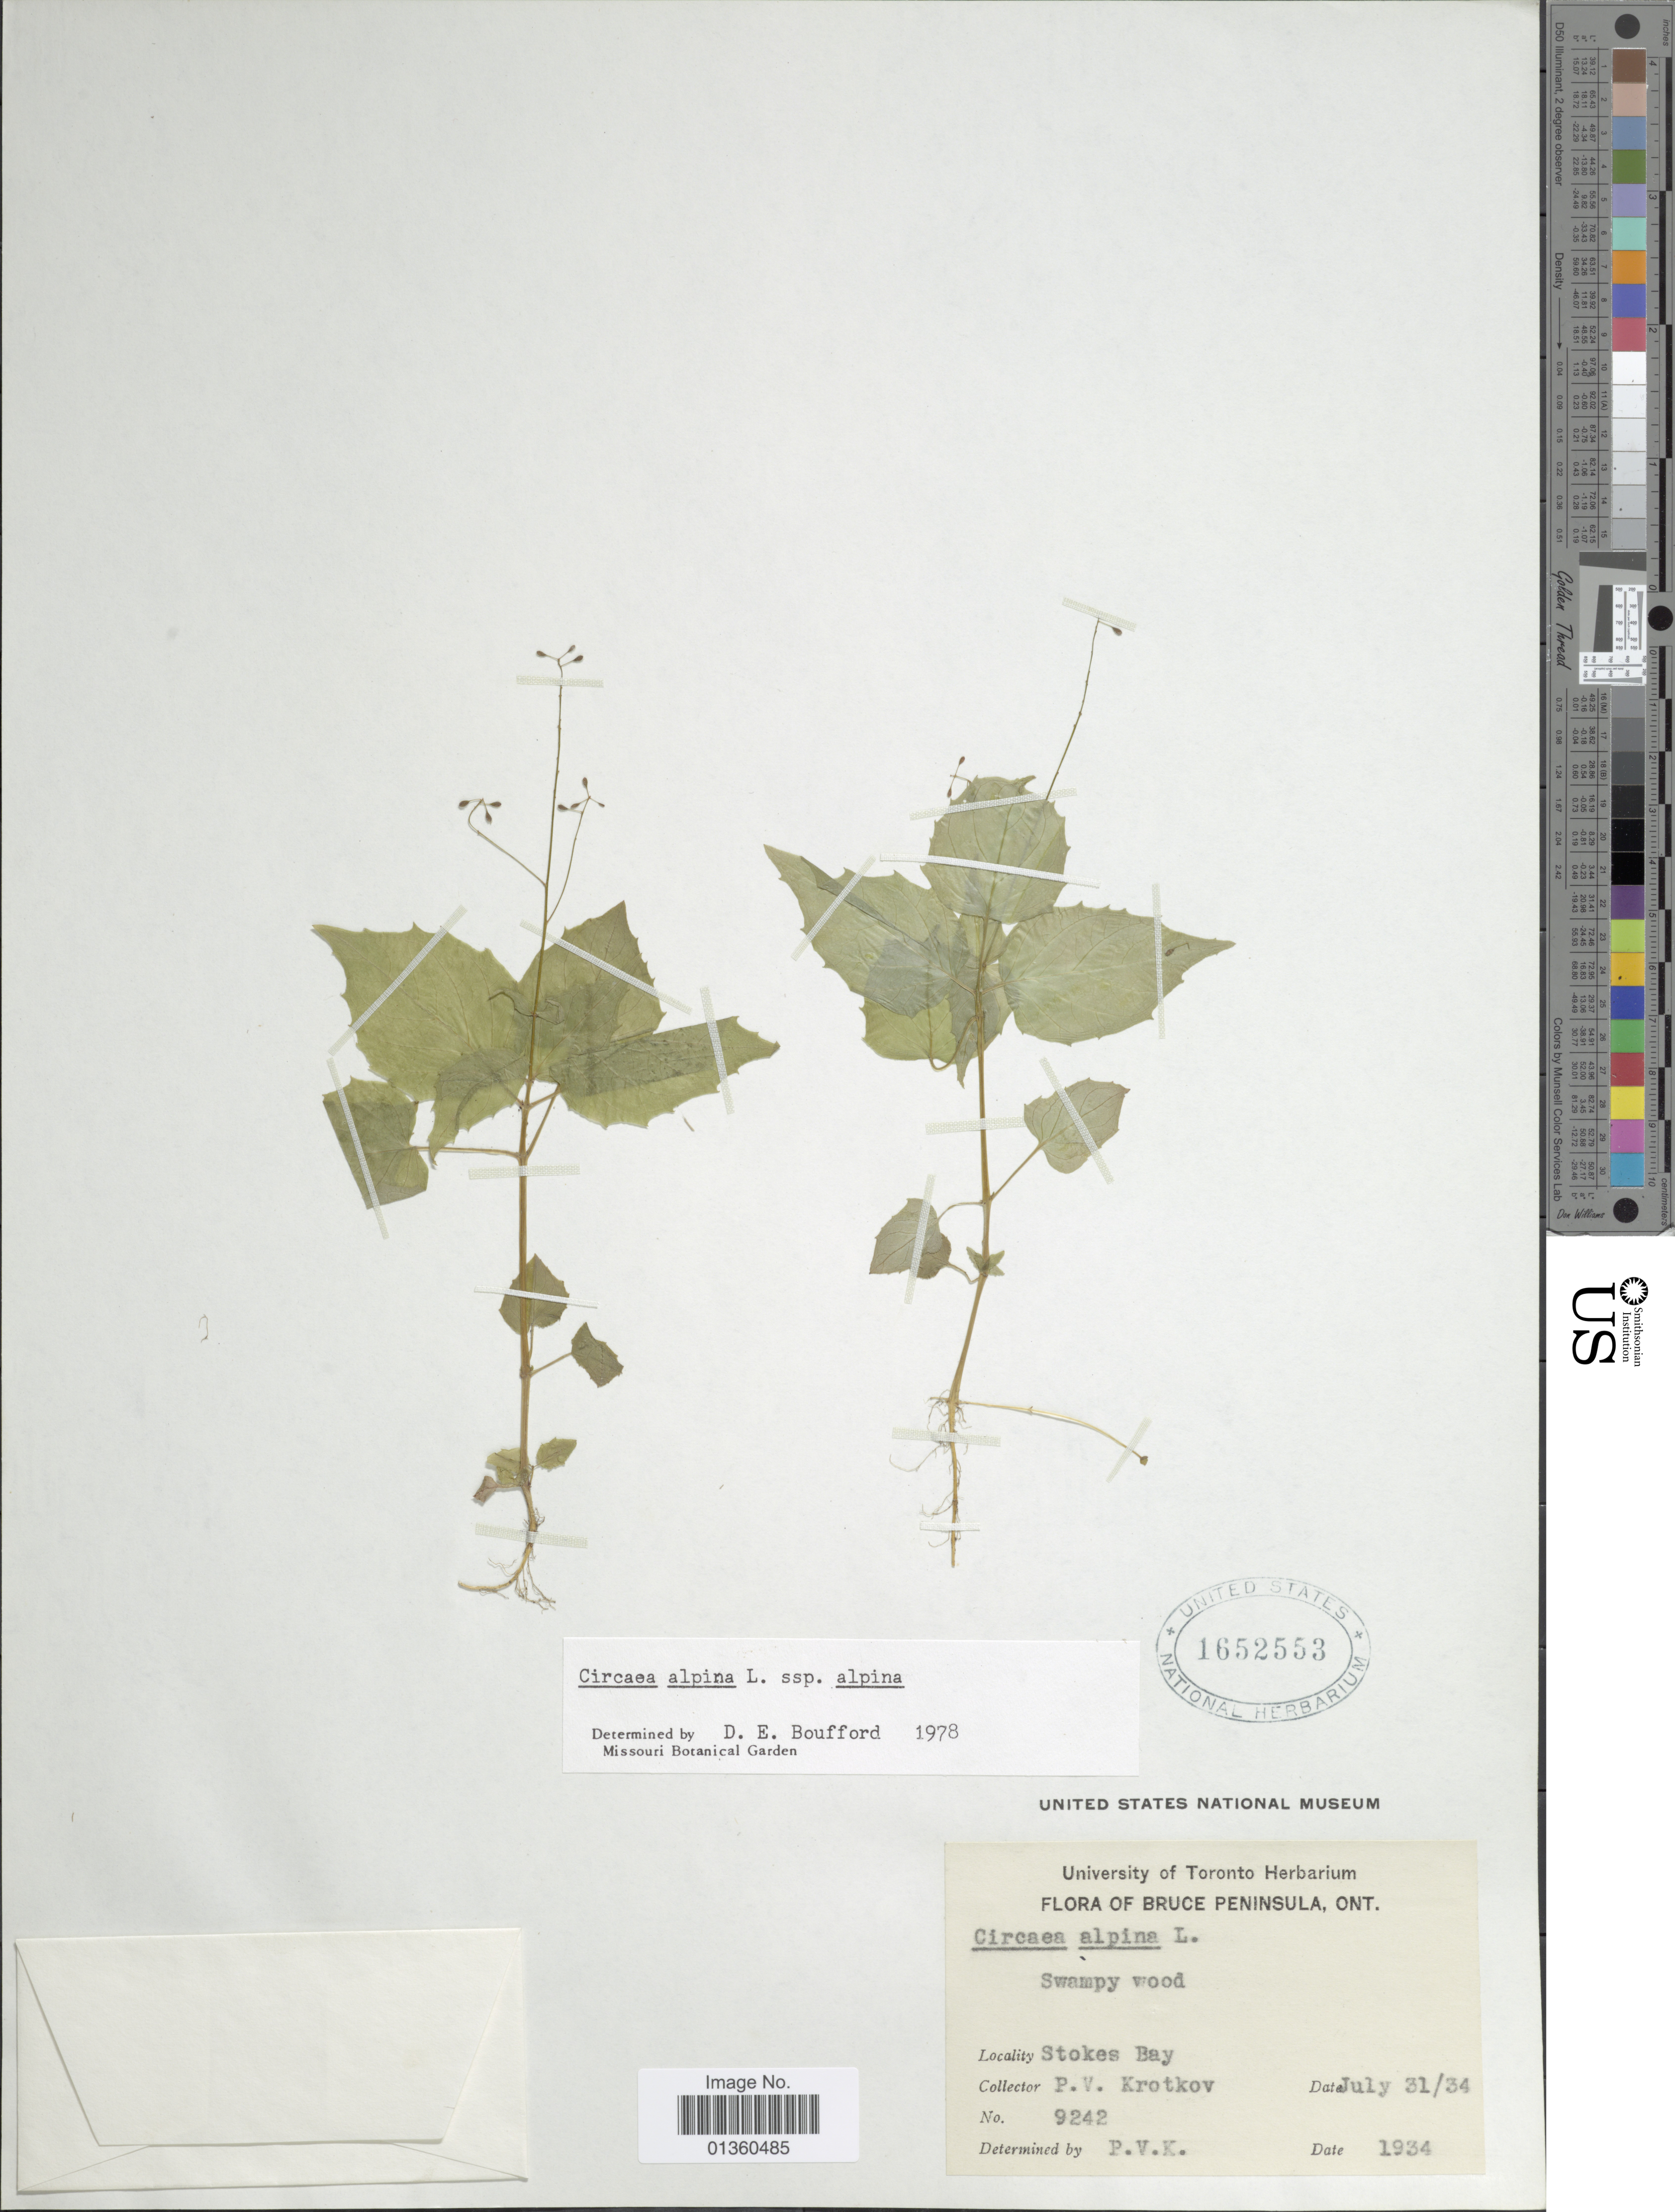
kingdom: Plantae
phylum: Tracheophyta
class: Magnoliopsida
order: Myrtales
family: Onagraceae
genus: Circaea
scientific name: Circaea alpina subsp. alpina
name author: L.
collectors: P. V. Krotkov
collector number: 9242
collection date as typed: Transcribed d/m/y: 31/7/34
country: Canada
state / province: Ontario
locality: Bruce Peninsula, Stokes Bay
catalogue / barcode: US 1652553